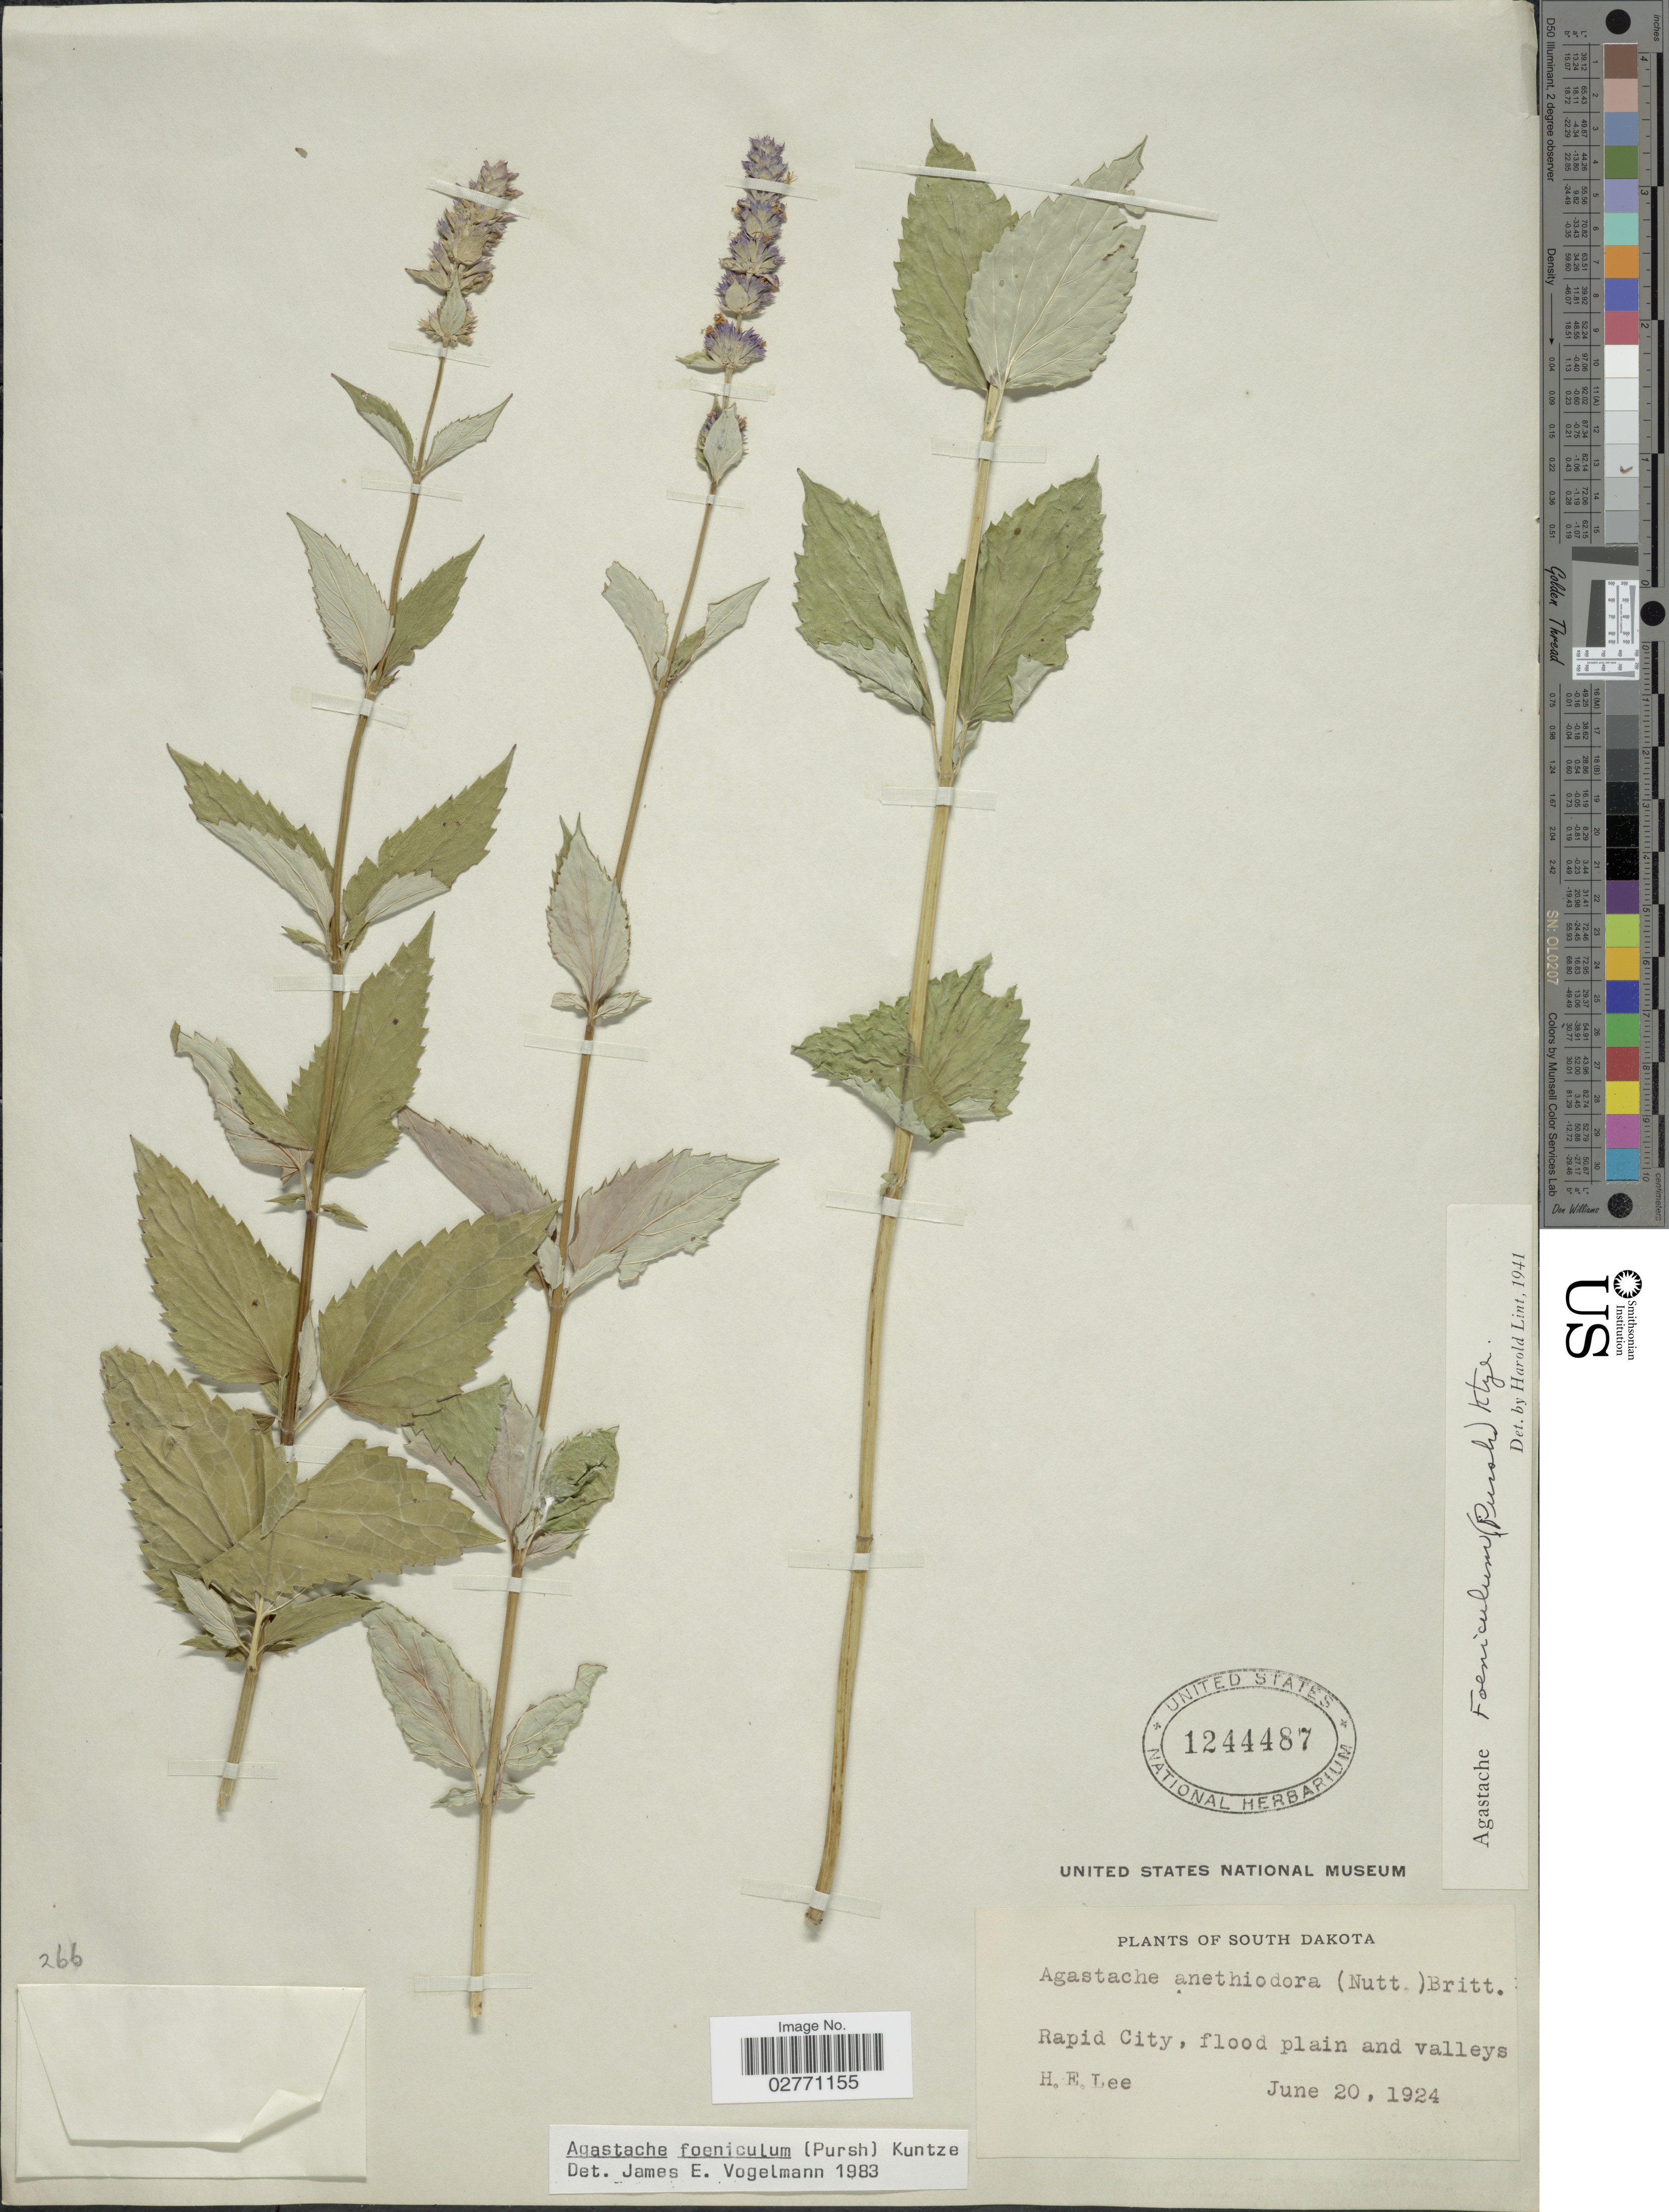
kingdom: Plantae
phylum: Tracheophyta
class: Magnoliopsida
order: Lamiales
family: Lamiaceae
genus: Agastache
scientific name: Agastache foeniculum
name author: (Pursh) Kuntze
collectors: H. Lee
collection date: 1924-06-20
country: United States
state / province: South Dakota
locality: Rapid City, flood plain and valleys.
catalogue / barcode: US 1244487